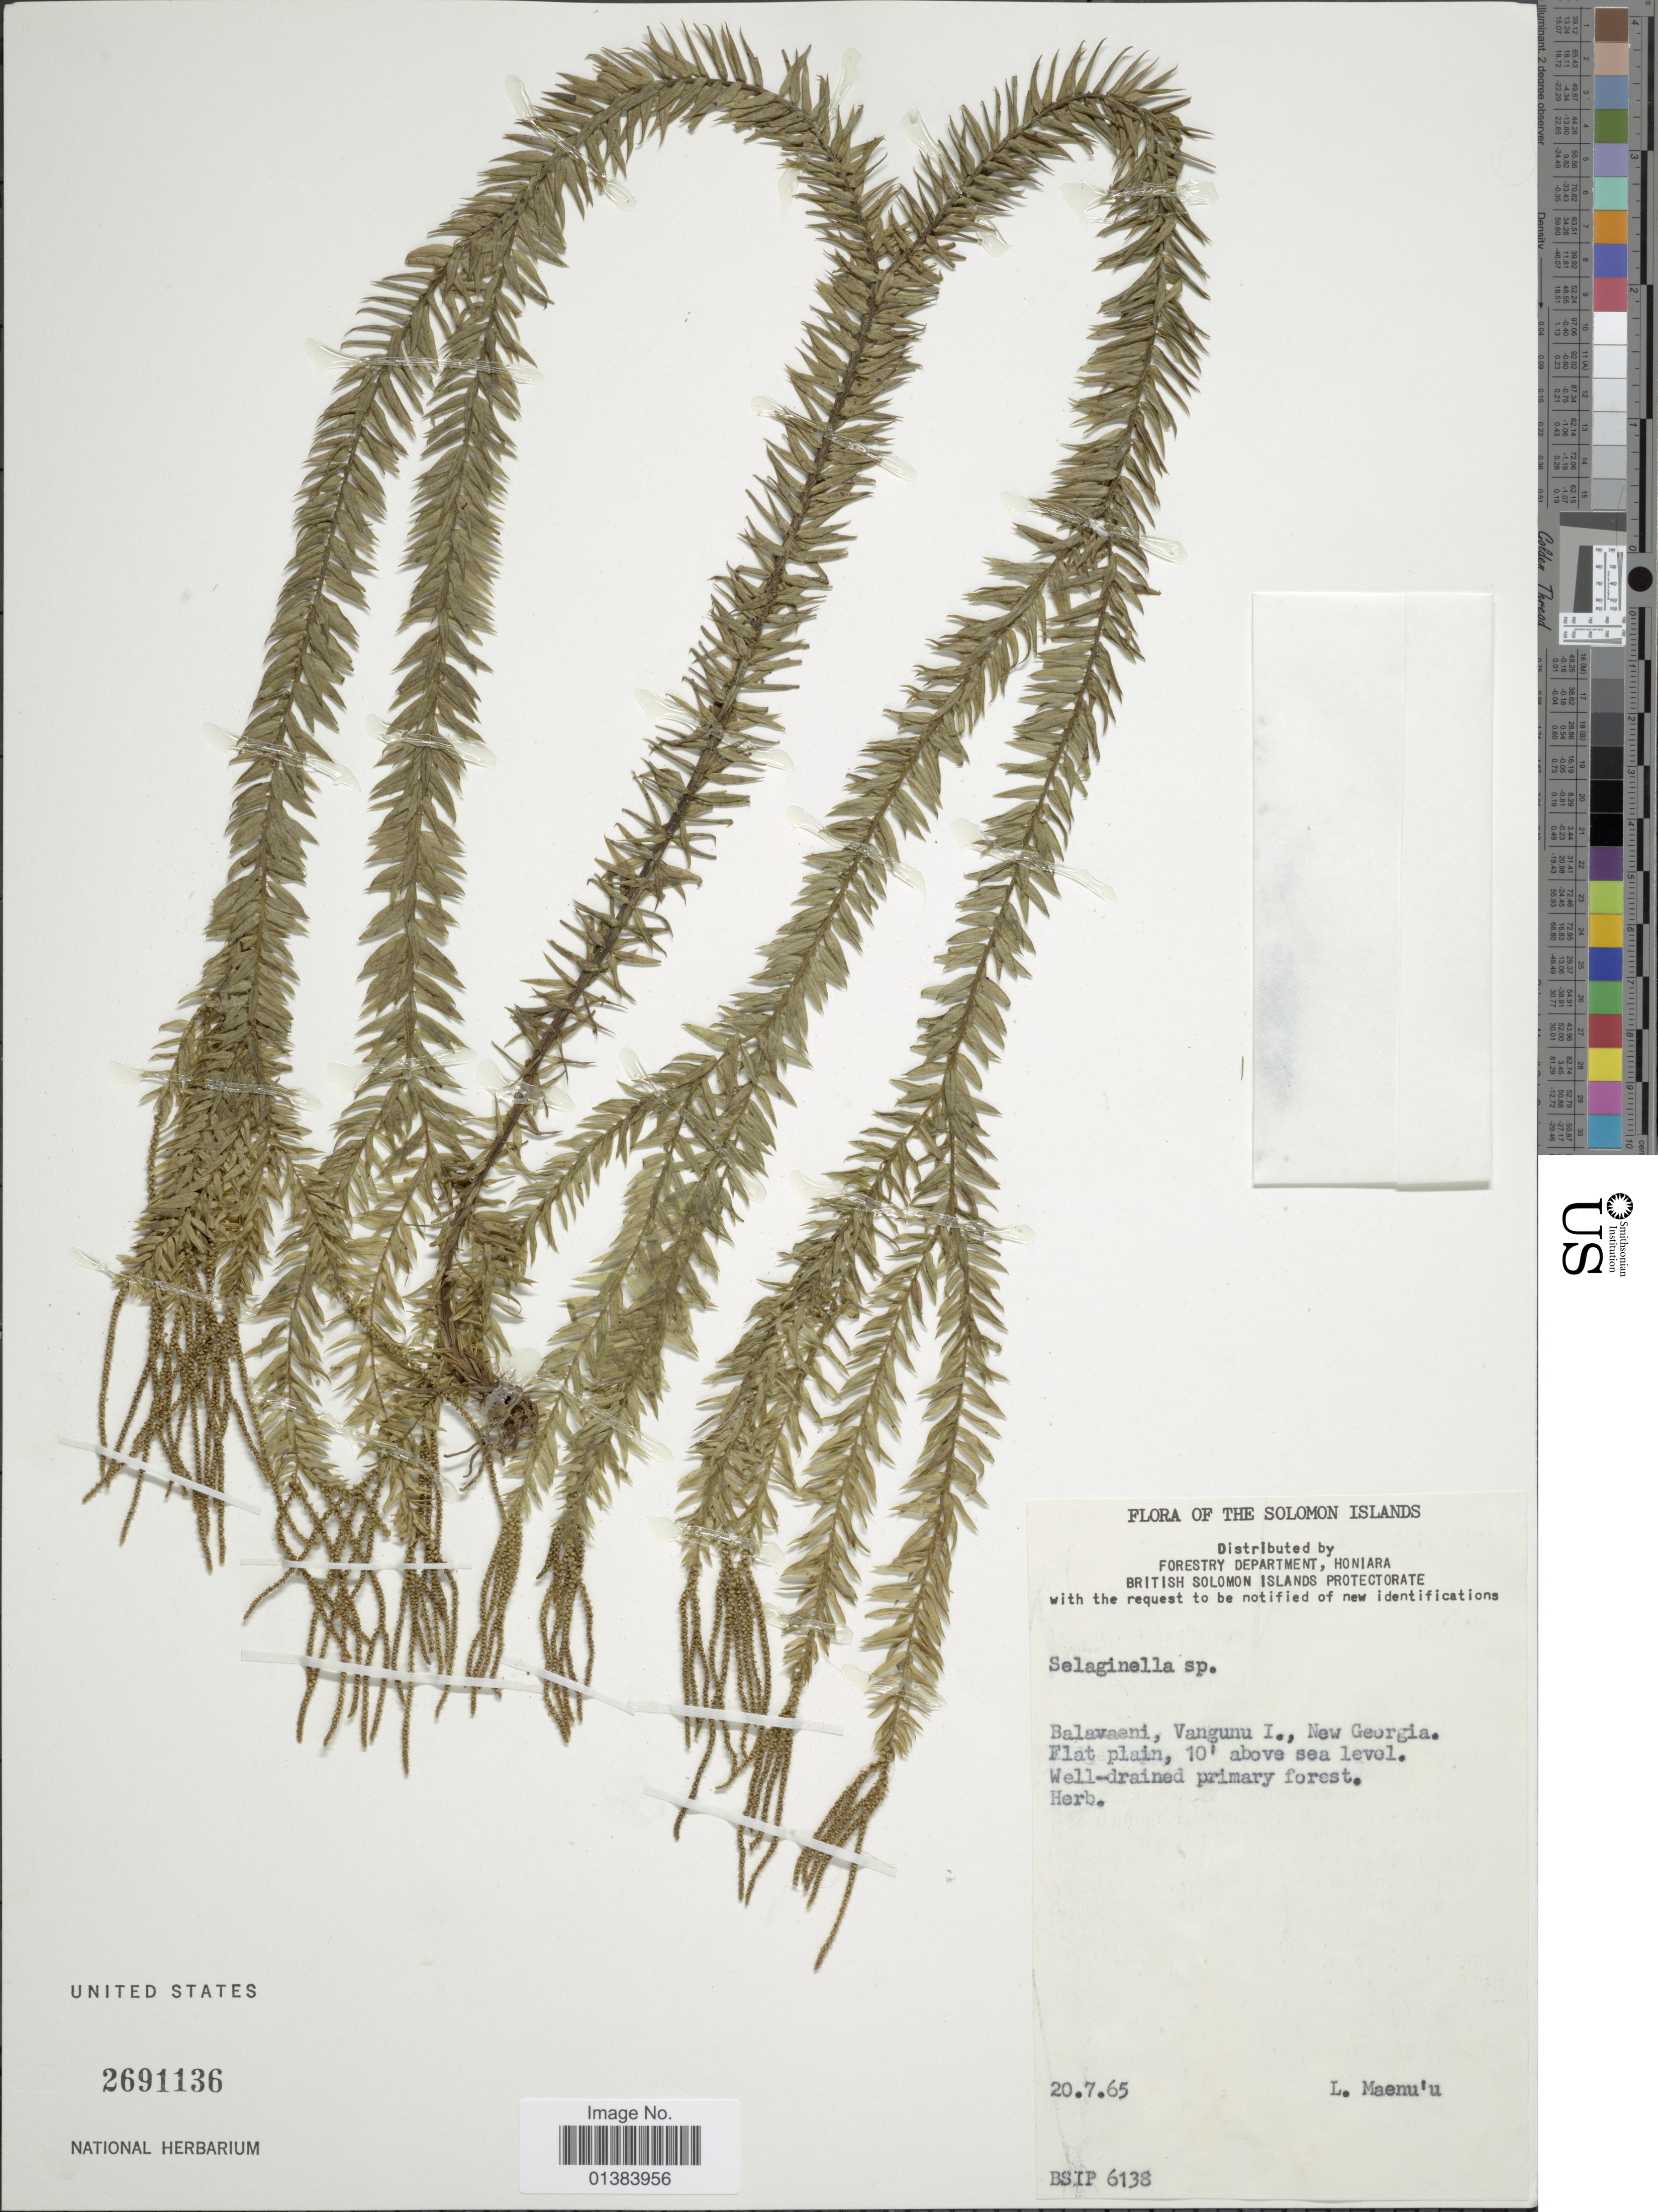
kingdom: Plantae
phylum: Tracheophyta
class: Lycopodiopsida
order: Lycopodiales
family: Lycopodiaceae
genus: Phlegmariurus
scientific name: Phlegmariurus ledermannii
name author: (Herter) A. R. Field & Bostock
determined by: Field, A. R.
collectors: L. Maenu'u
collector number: BSIP 6138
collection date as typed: Transcribed d/m/y: 20/7/65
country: Solomon Islands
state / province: Solomon Islands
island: New Georgia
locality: Balavaeni, Vangunu I., New Georgia, Flat plain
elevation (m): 3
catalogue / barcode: US 2691136